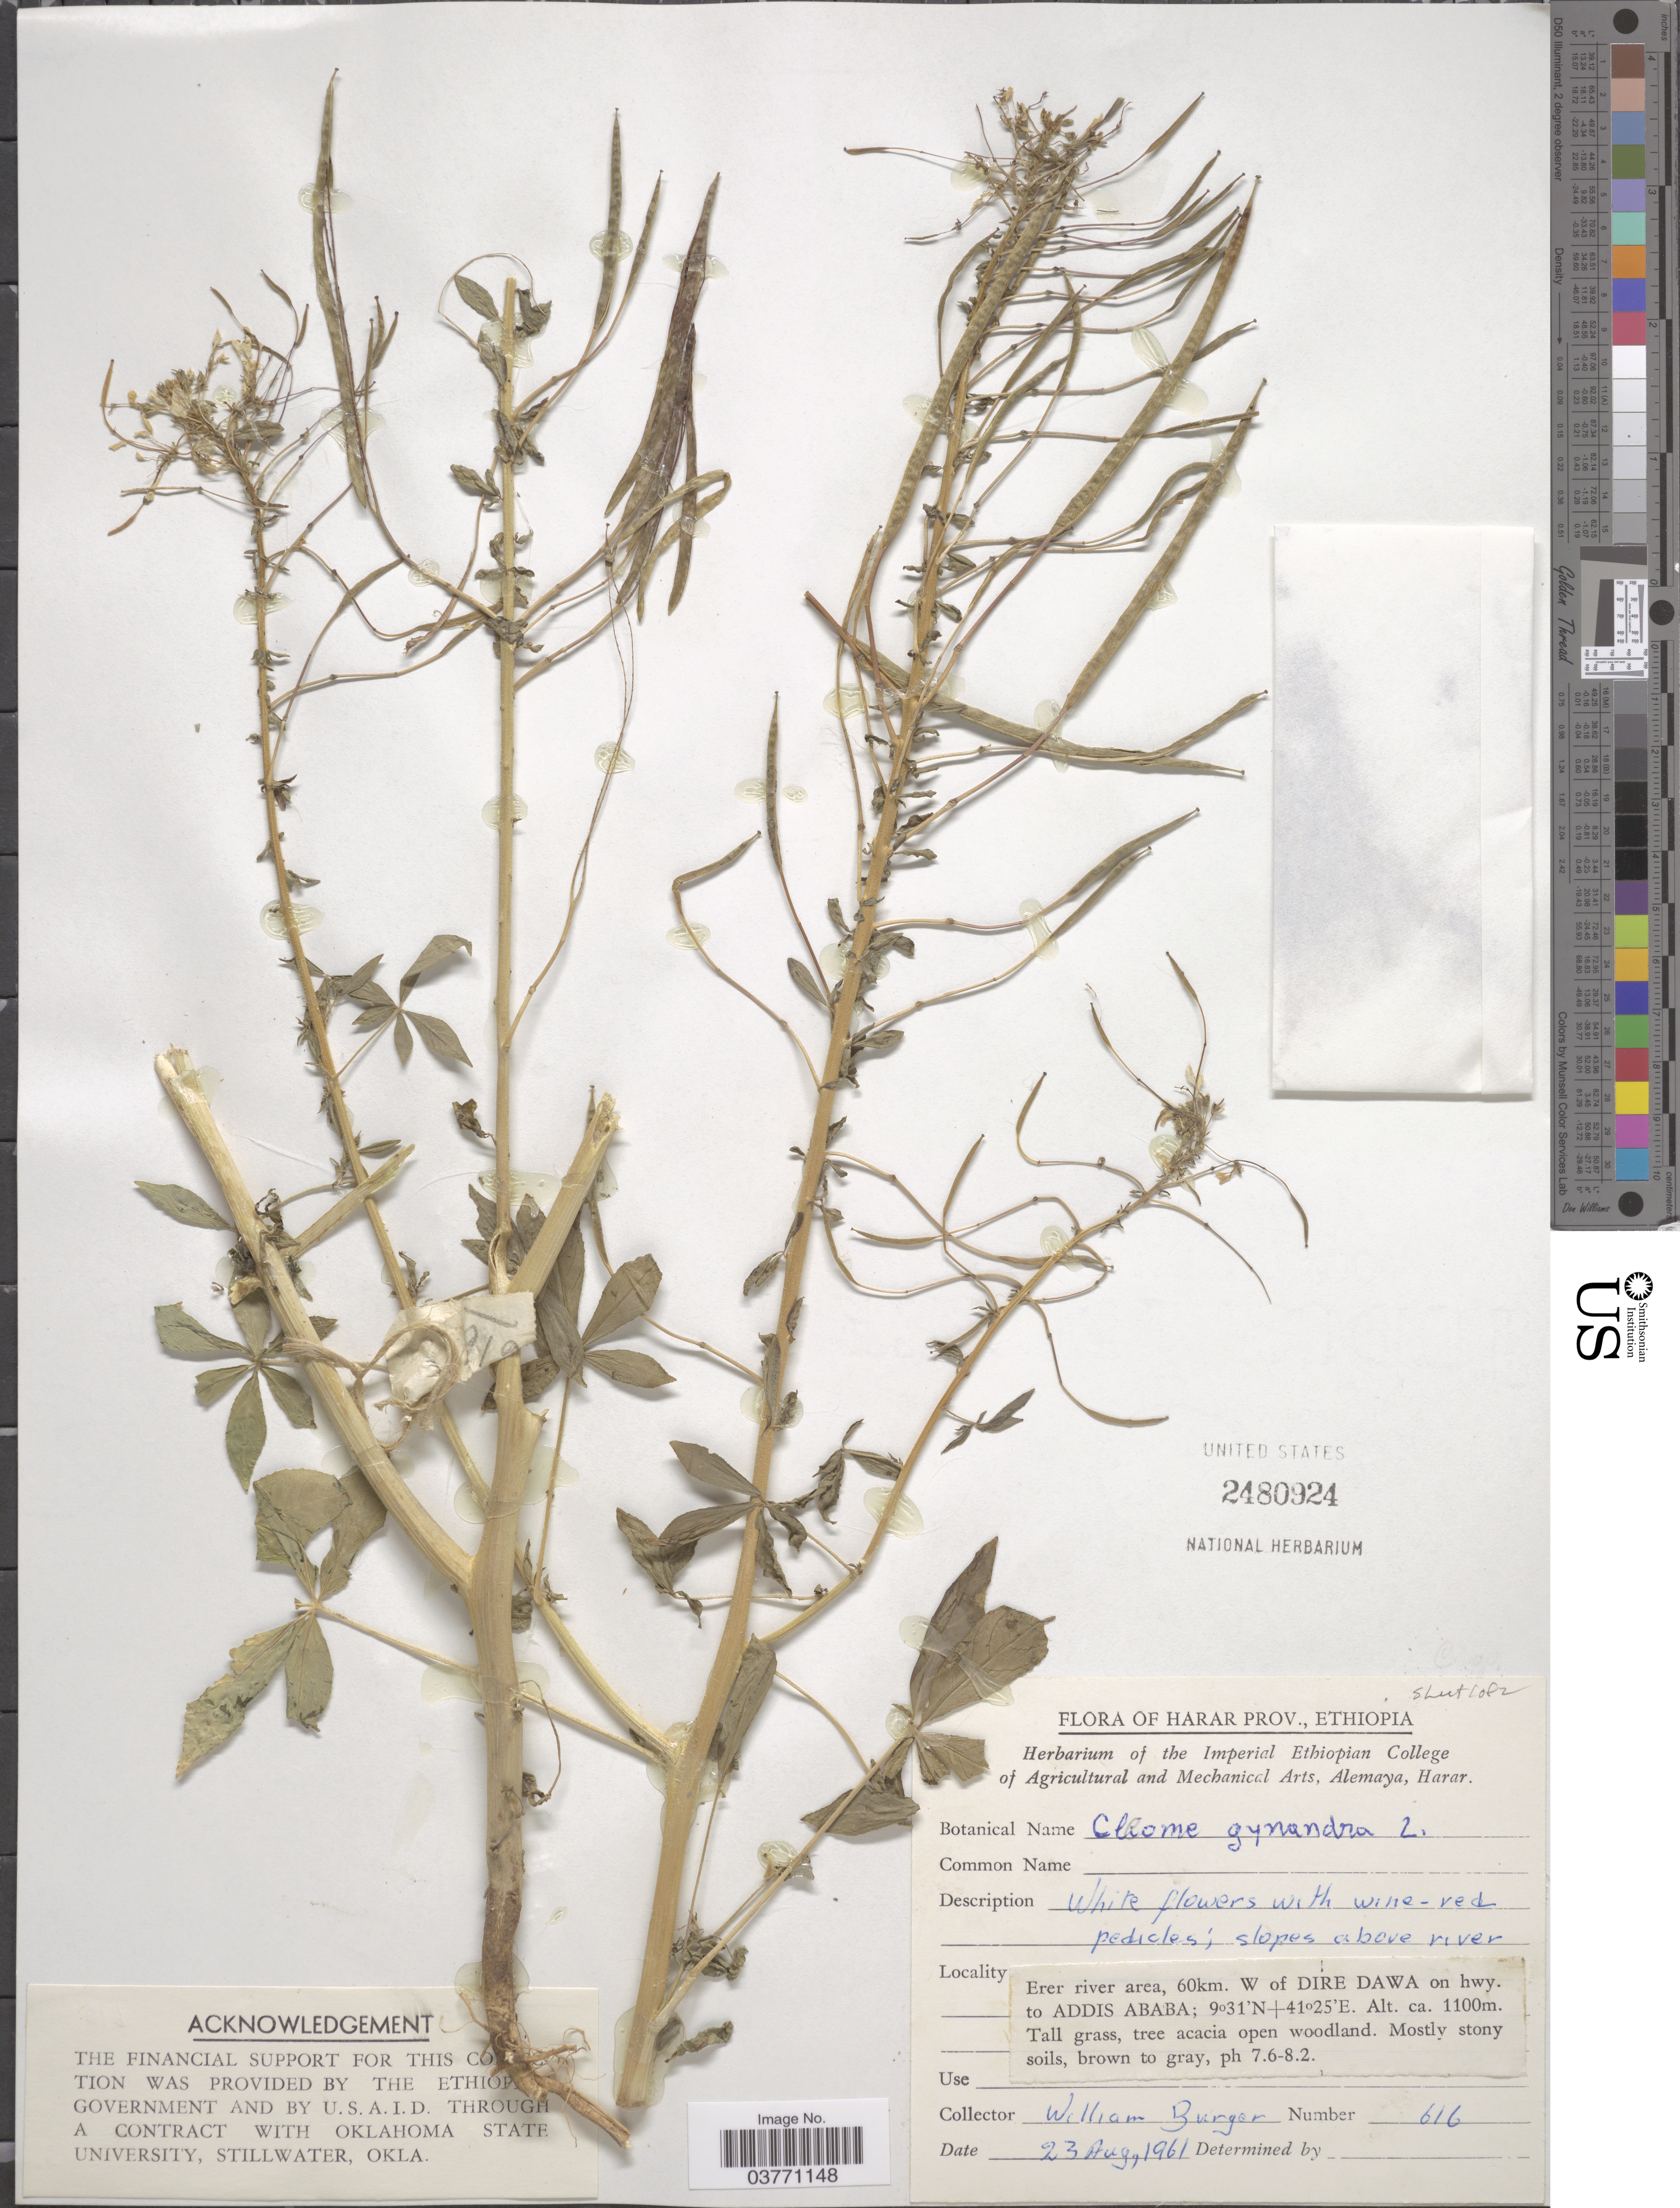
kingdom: Plantae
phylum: Tracheophyta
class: Magnoliopsida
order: Brassicales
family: Cleomaceae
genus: Gynandropsis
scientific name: Gynandropsis gynandra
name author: (L.) Briq.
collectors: W. Burger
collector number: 616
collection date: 1961-08-23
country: Ethiopia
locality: Harar Prov. Erer river area, 60km. W of Dire Dawa on hwy. to Addis Ababa.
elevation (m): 1100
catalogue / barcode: US 2480924